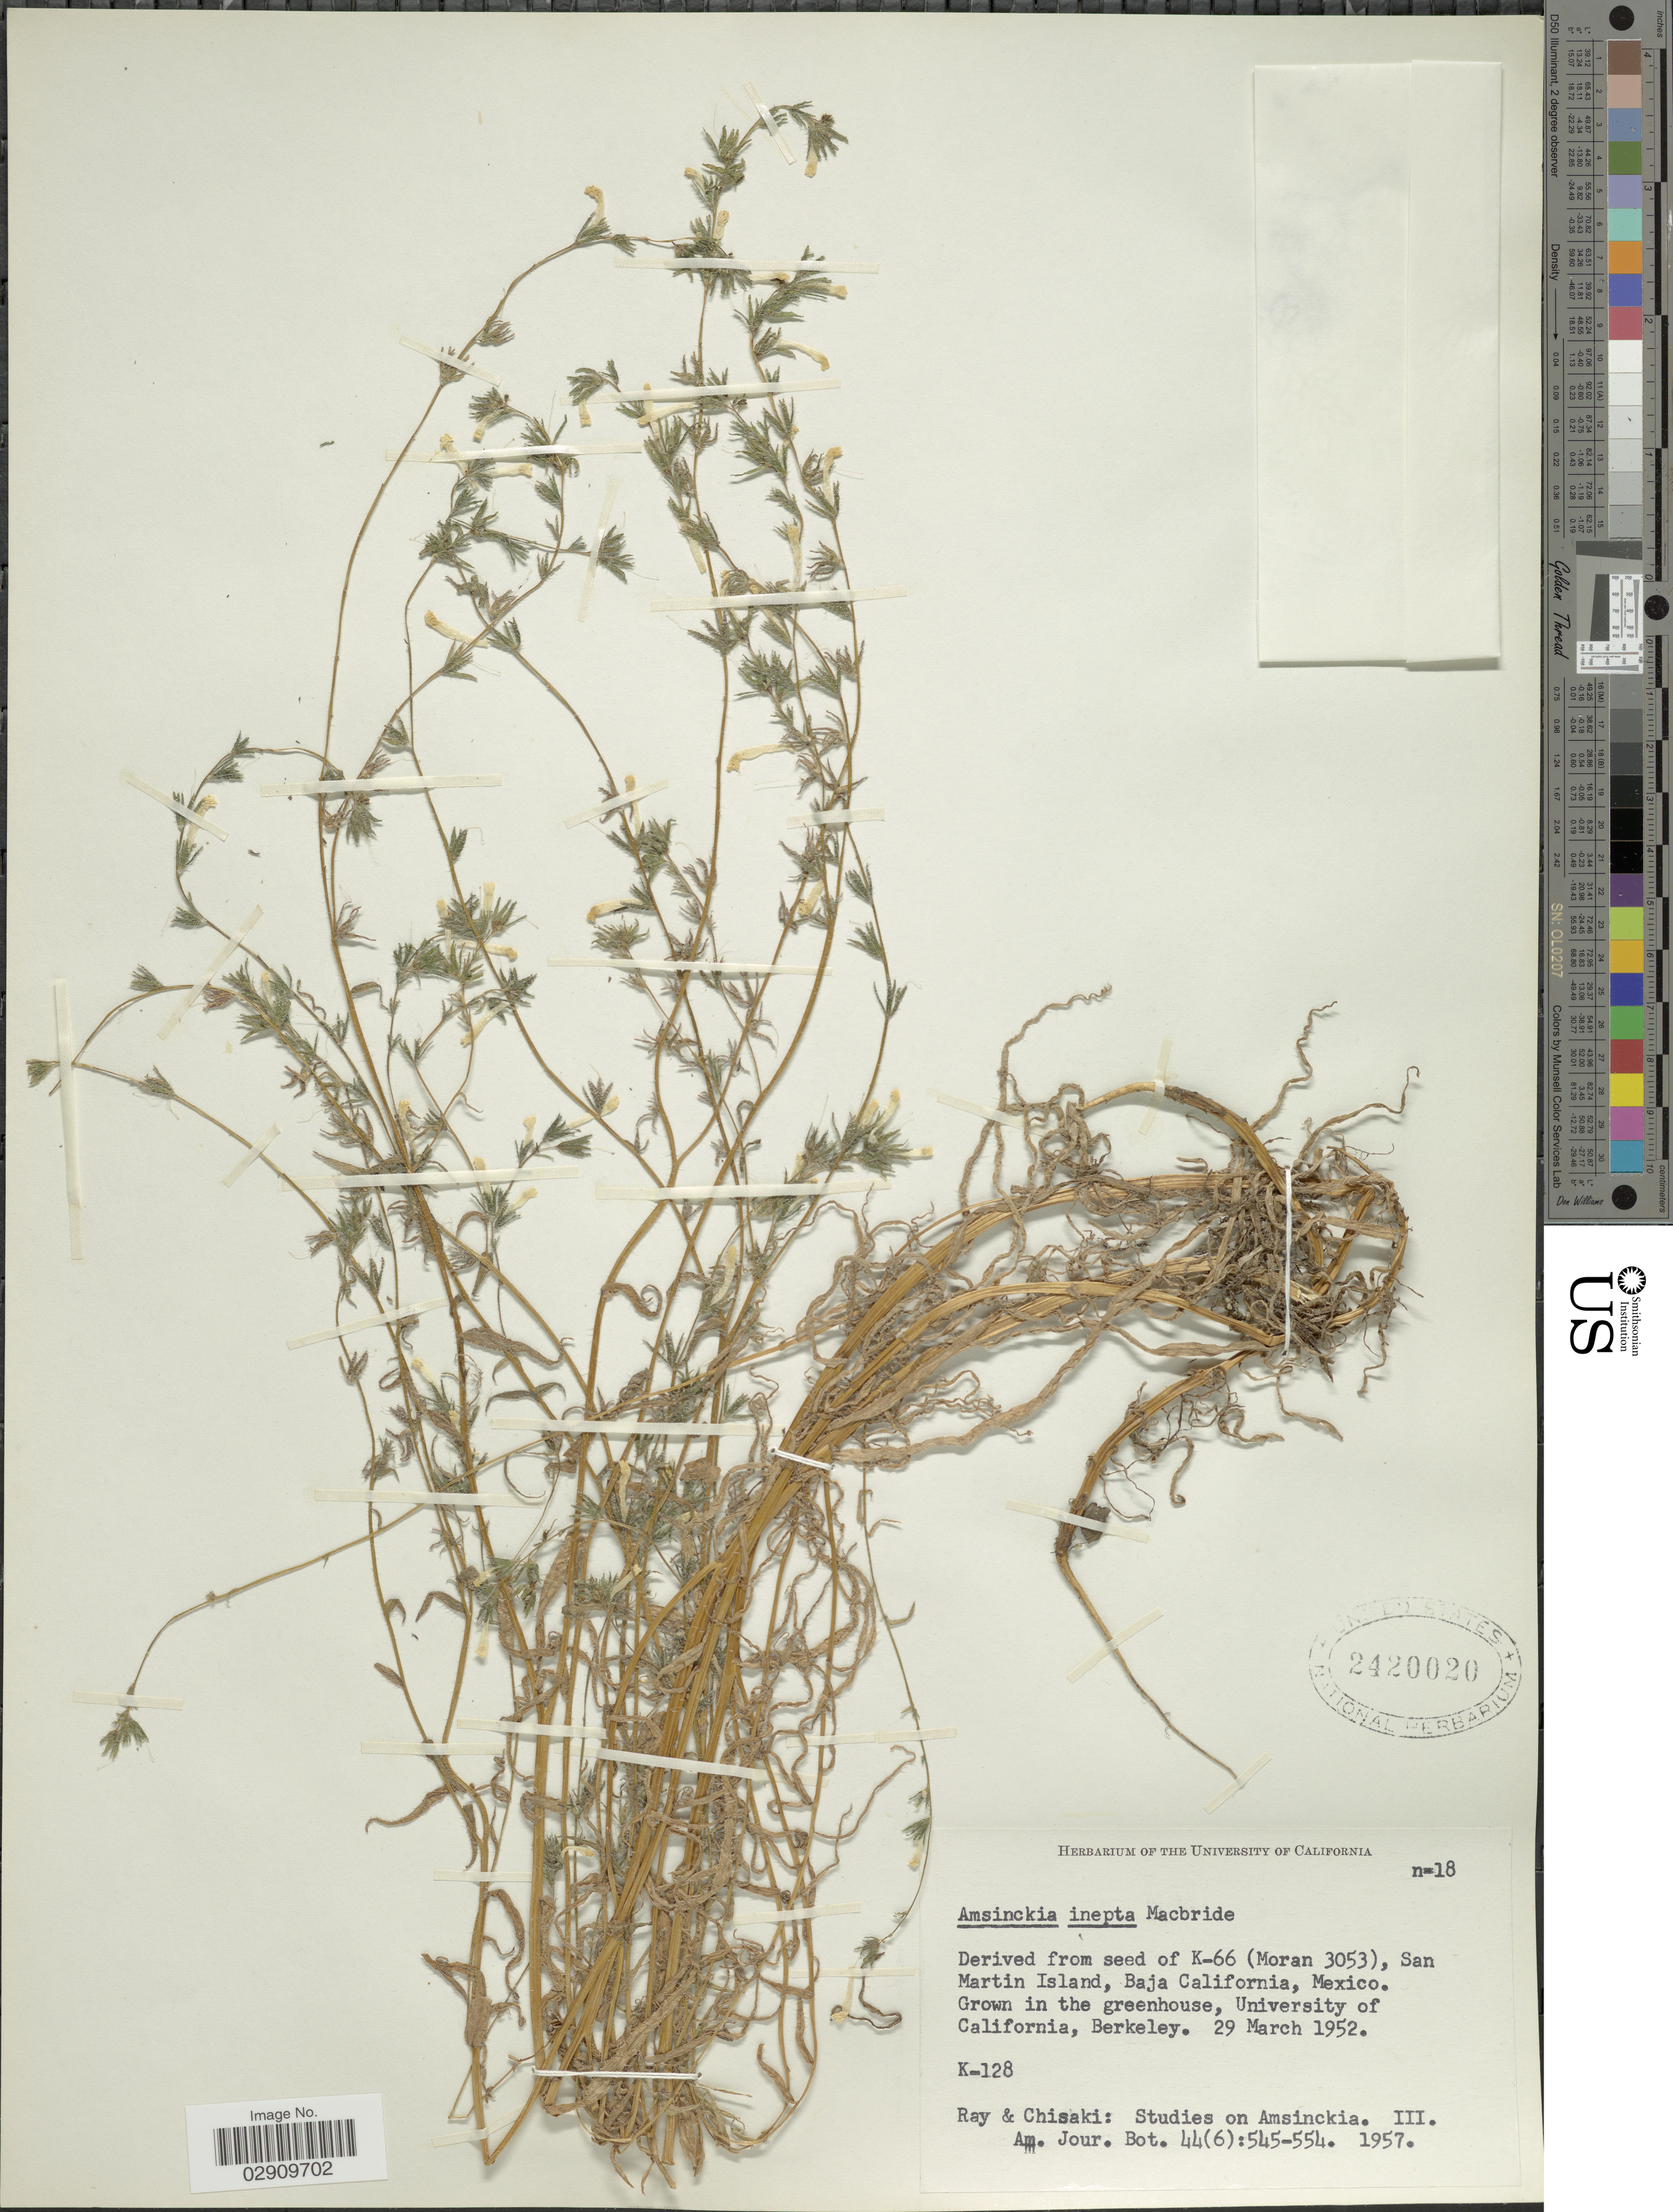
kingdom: Plantae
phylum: Tracheophyta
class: Magnoliopsida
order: Boraginales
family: Boraginaceae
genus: Amsinckia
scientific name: Amsinckia inepta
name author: J.F. Macbr.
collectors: -. Ray & Chisaki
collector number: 18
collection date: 1952-03-29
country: United States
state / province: California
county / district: Alameda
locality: Grown in the greenhousem University of California, Berkeley.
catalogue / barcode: US 2420020